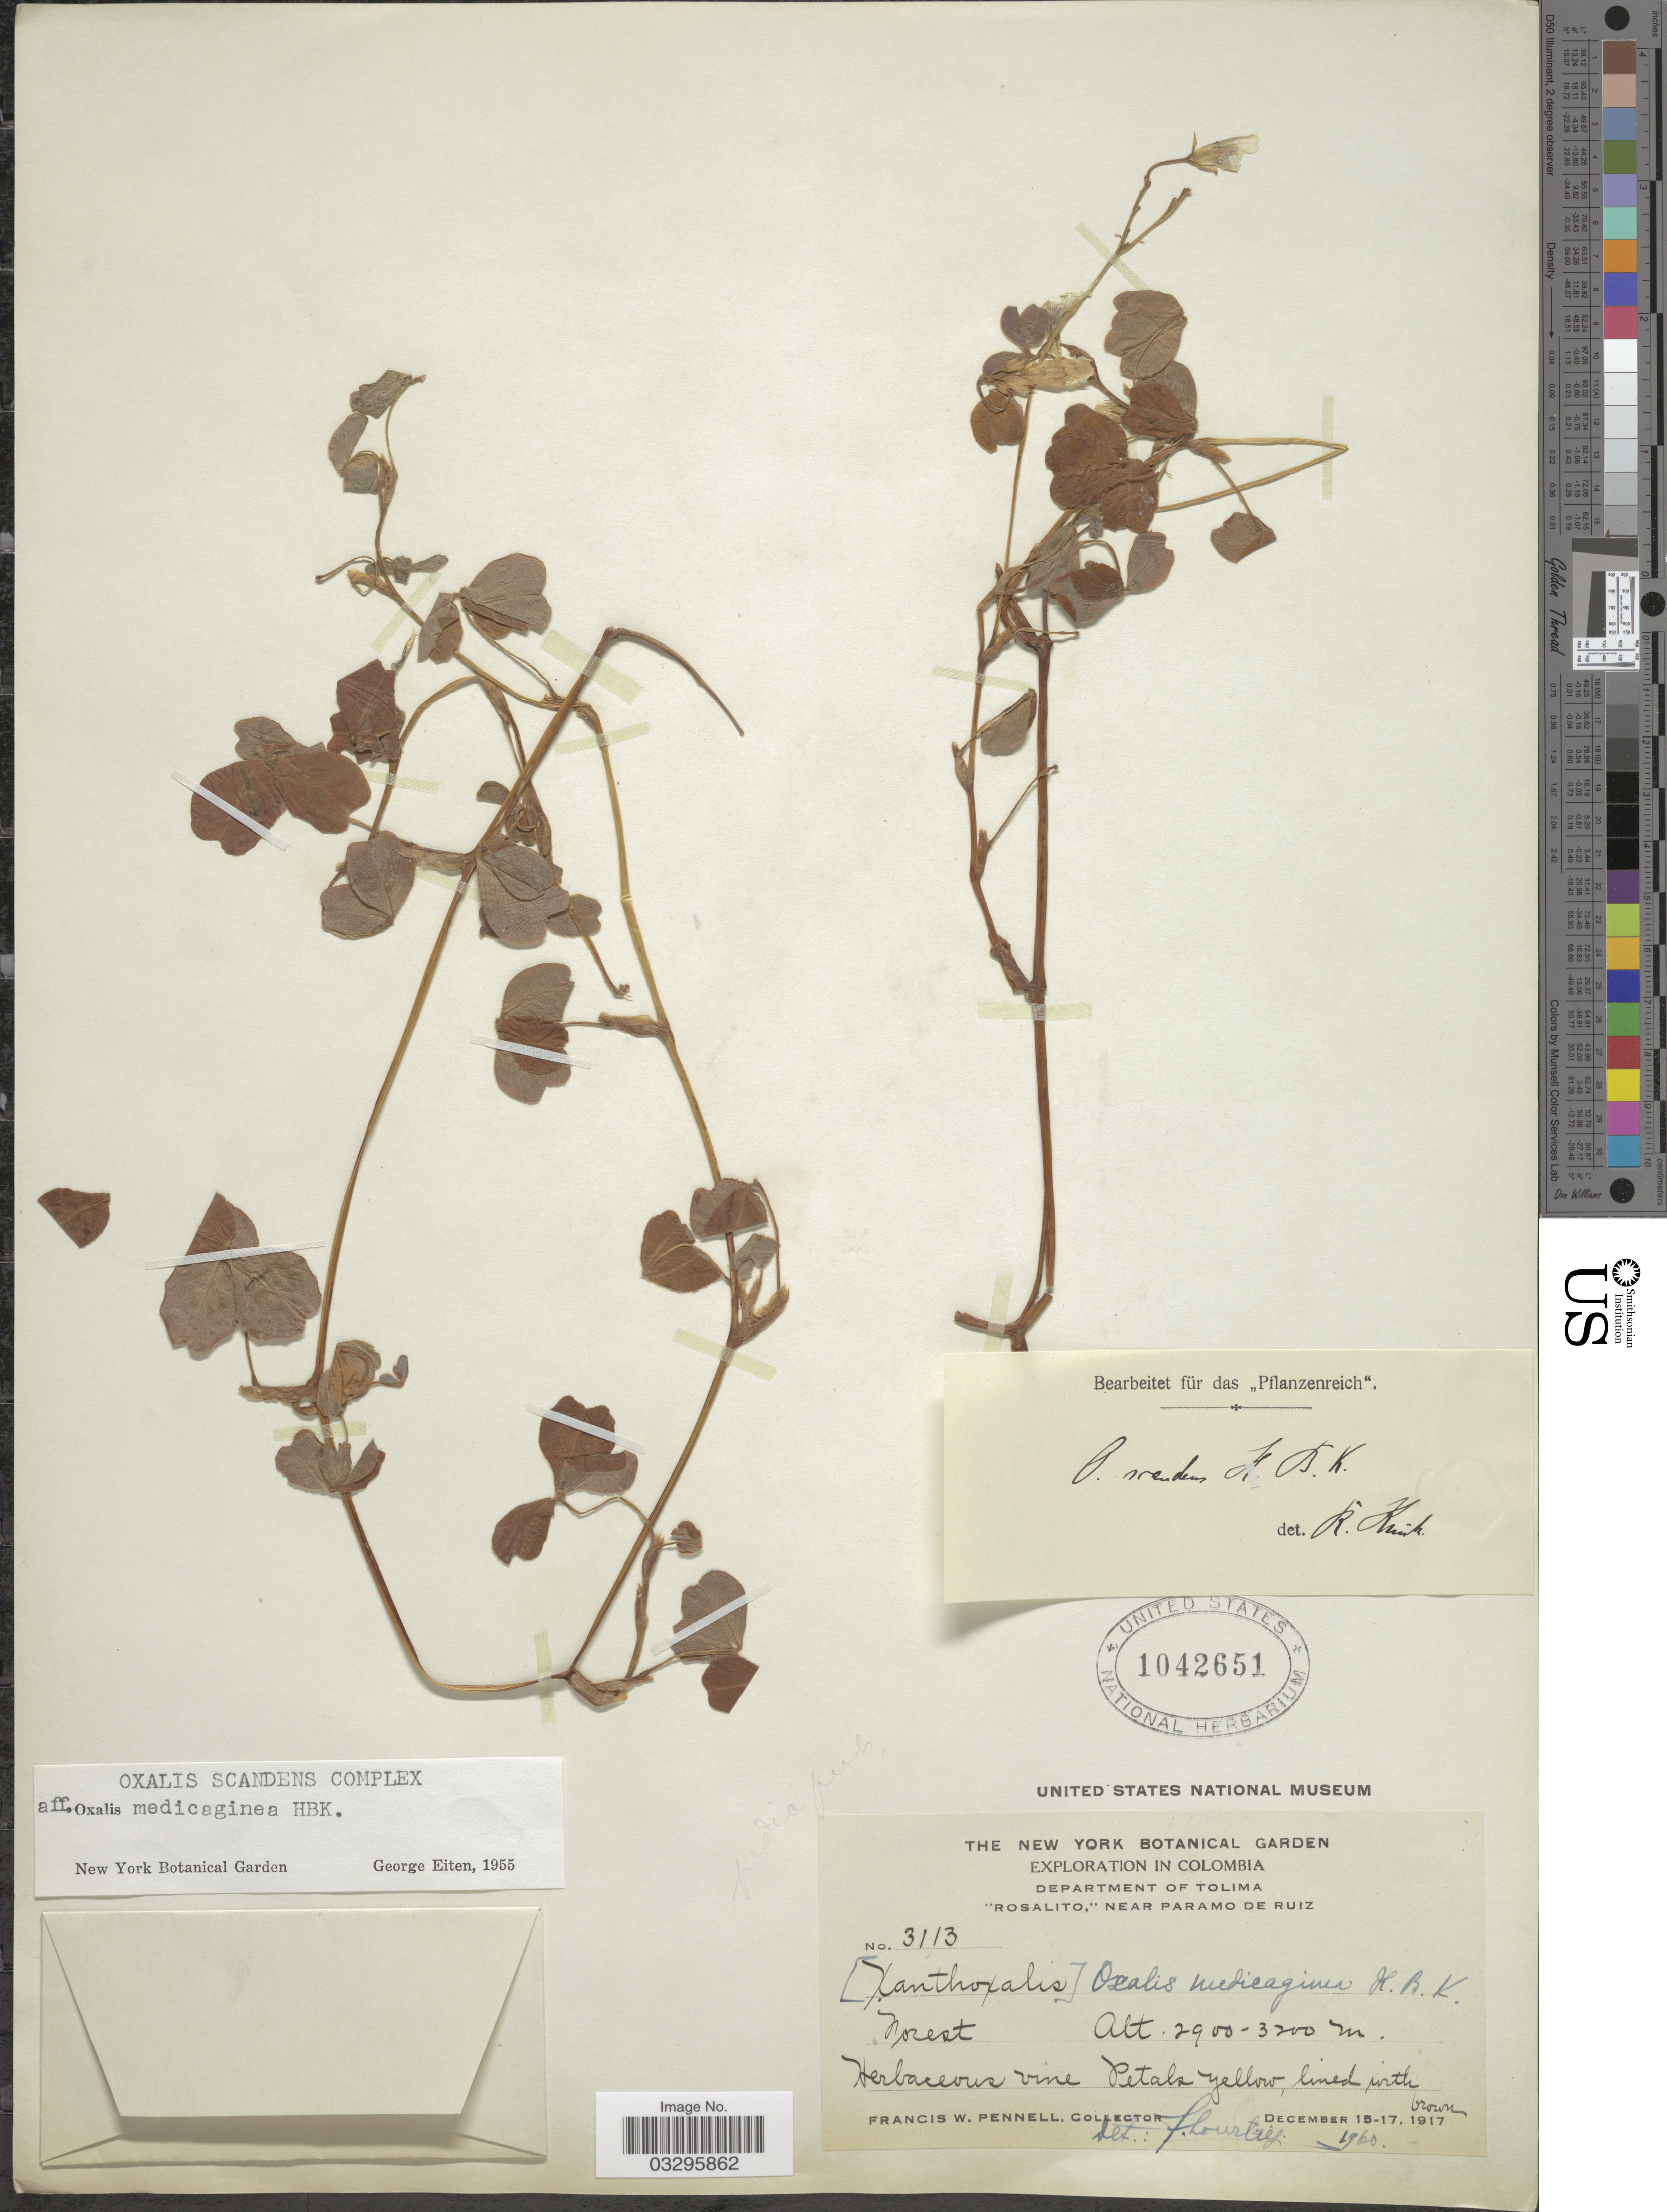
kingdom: Plantae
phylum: Tracheophyta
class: Magnoliopsida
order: Oxalidales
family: Oxalidaceae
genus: Oxalis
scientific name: Oxalis medicaginea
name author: Kunth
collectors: F. W. Pennell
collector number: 3113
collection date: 1917-12-15/1917-12-17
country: Colombia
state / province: Tolima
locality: Department of Tolima. "Rosalito", near Paramo de Ruiz.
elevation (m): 2900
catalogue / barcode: US 1042651